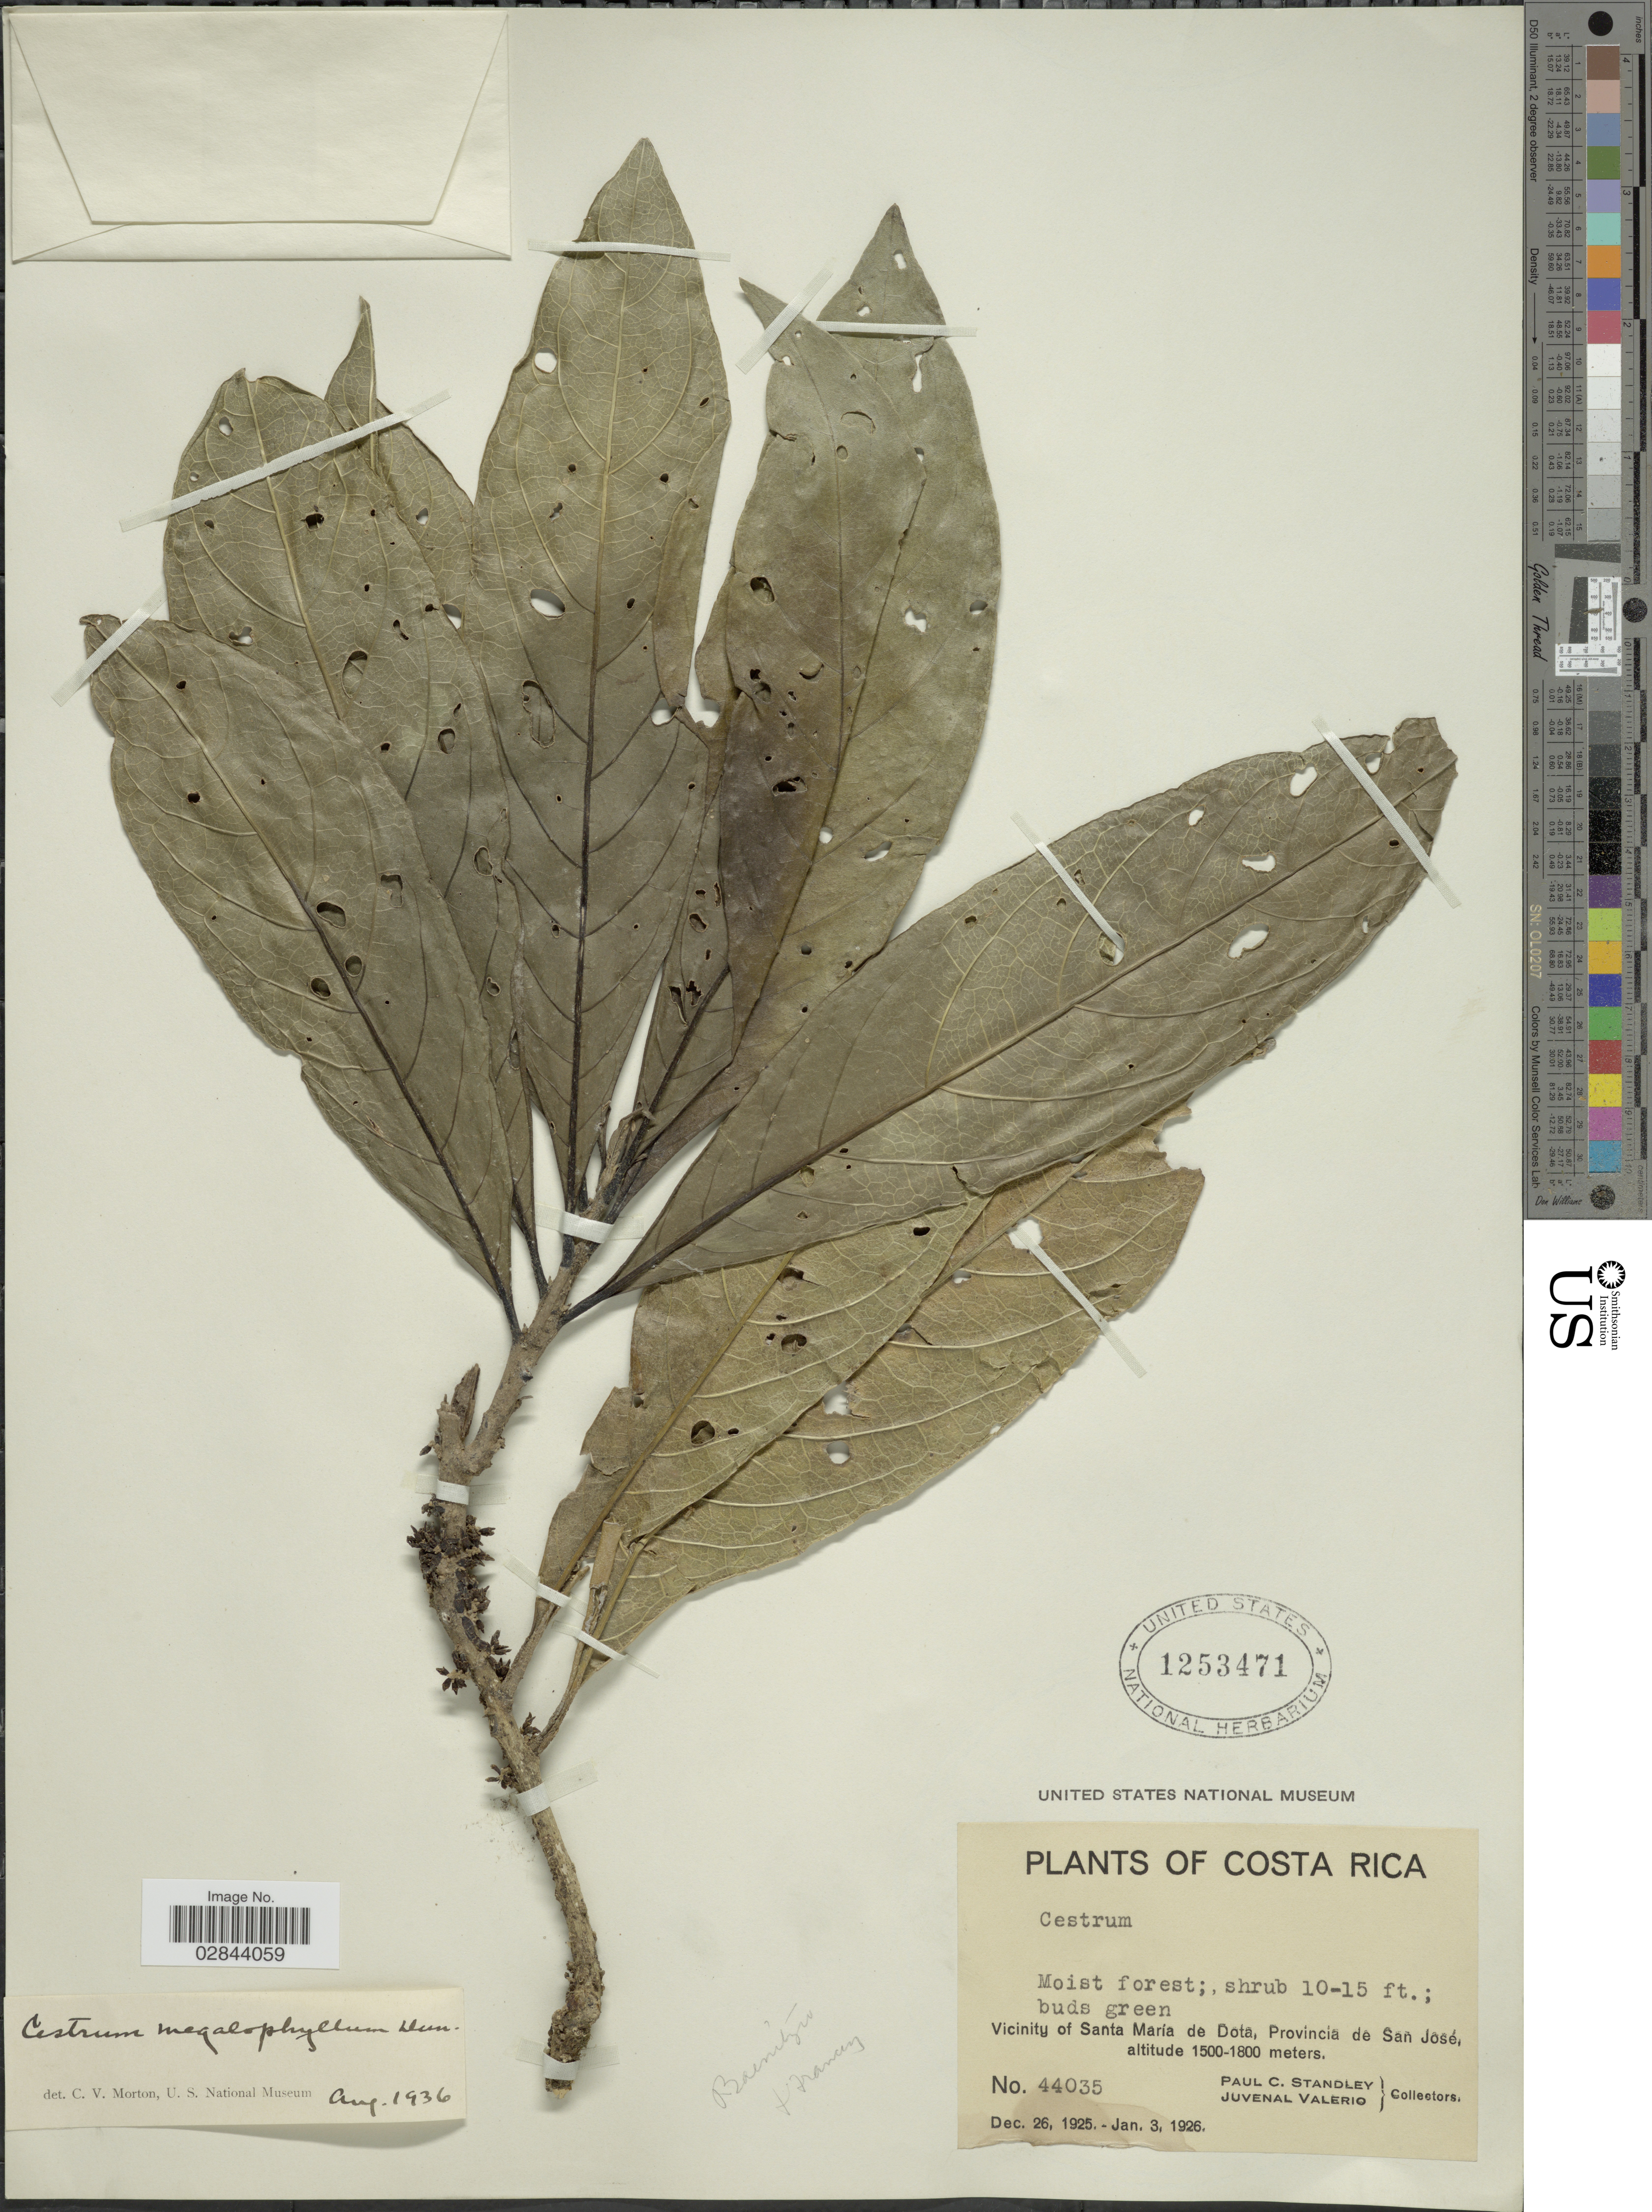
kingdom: Plantae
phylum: Tracheophyta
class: Magnoliopsida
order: Solanales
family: Solanaceae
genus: Cestrum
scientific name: Cestrum schlechtendahlii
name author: G. Don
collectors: P. C. Standley & J. Valerio R.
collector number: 44035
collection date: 1925-12-26/1926-01-03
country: Costa Rica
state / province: San José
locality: Vicinity of Santa María de Dota, Provincia de San José.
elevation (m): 1500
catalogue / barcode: US 1253471